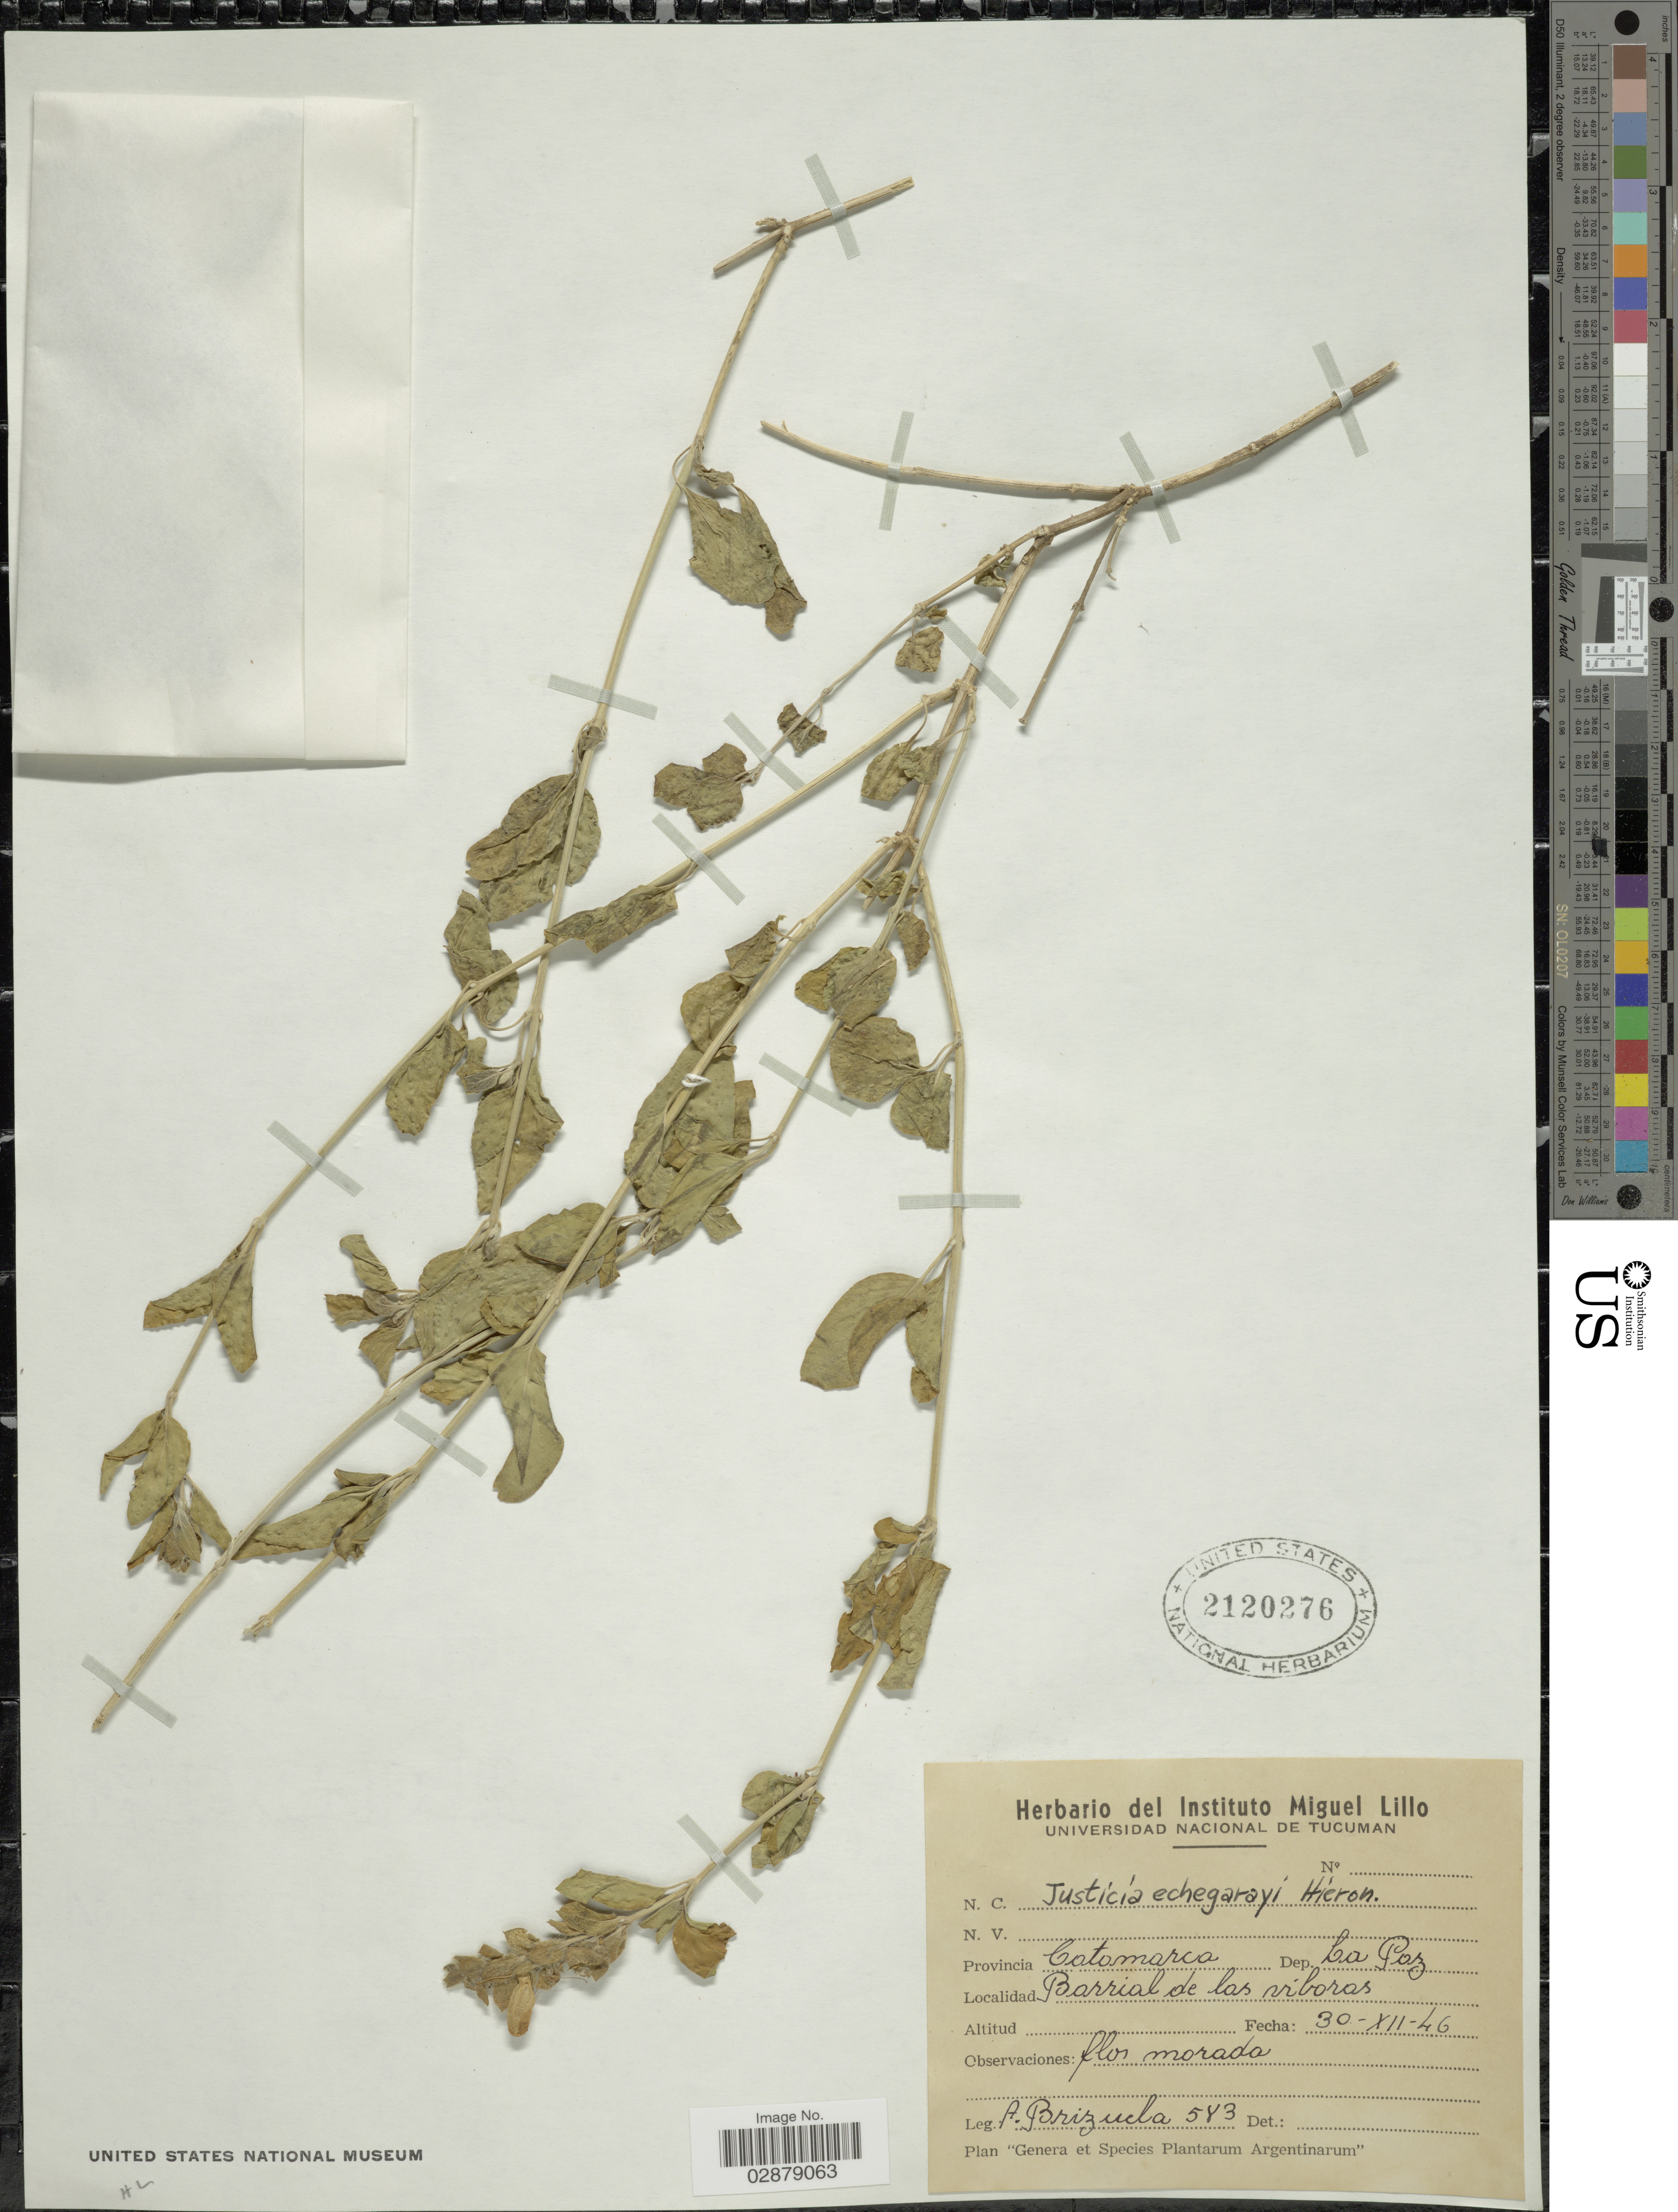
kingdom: Plantae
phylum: Tracheophyta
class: Magnoliopsida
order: Lamiales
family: Acanthaceae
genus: Justicia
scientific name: Justicia gilliesii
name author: (Nees) Benth.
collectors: A. Brizuela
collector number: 583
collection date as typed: Transcribed d/m/y: 30/12/46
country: Argentina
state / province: Catamarca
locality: Dep. La Paz. Barrial de las viboras.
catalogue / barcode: US 2120276